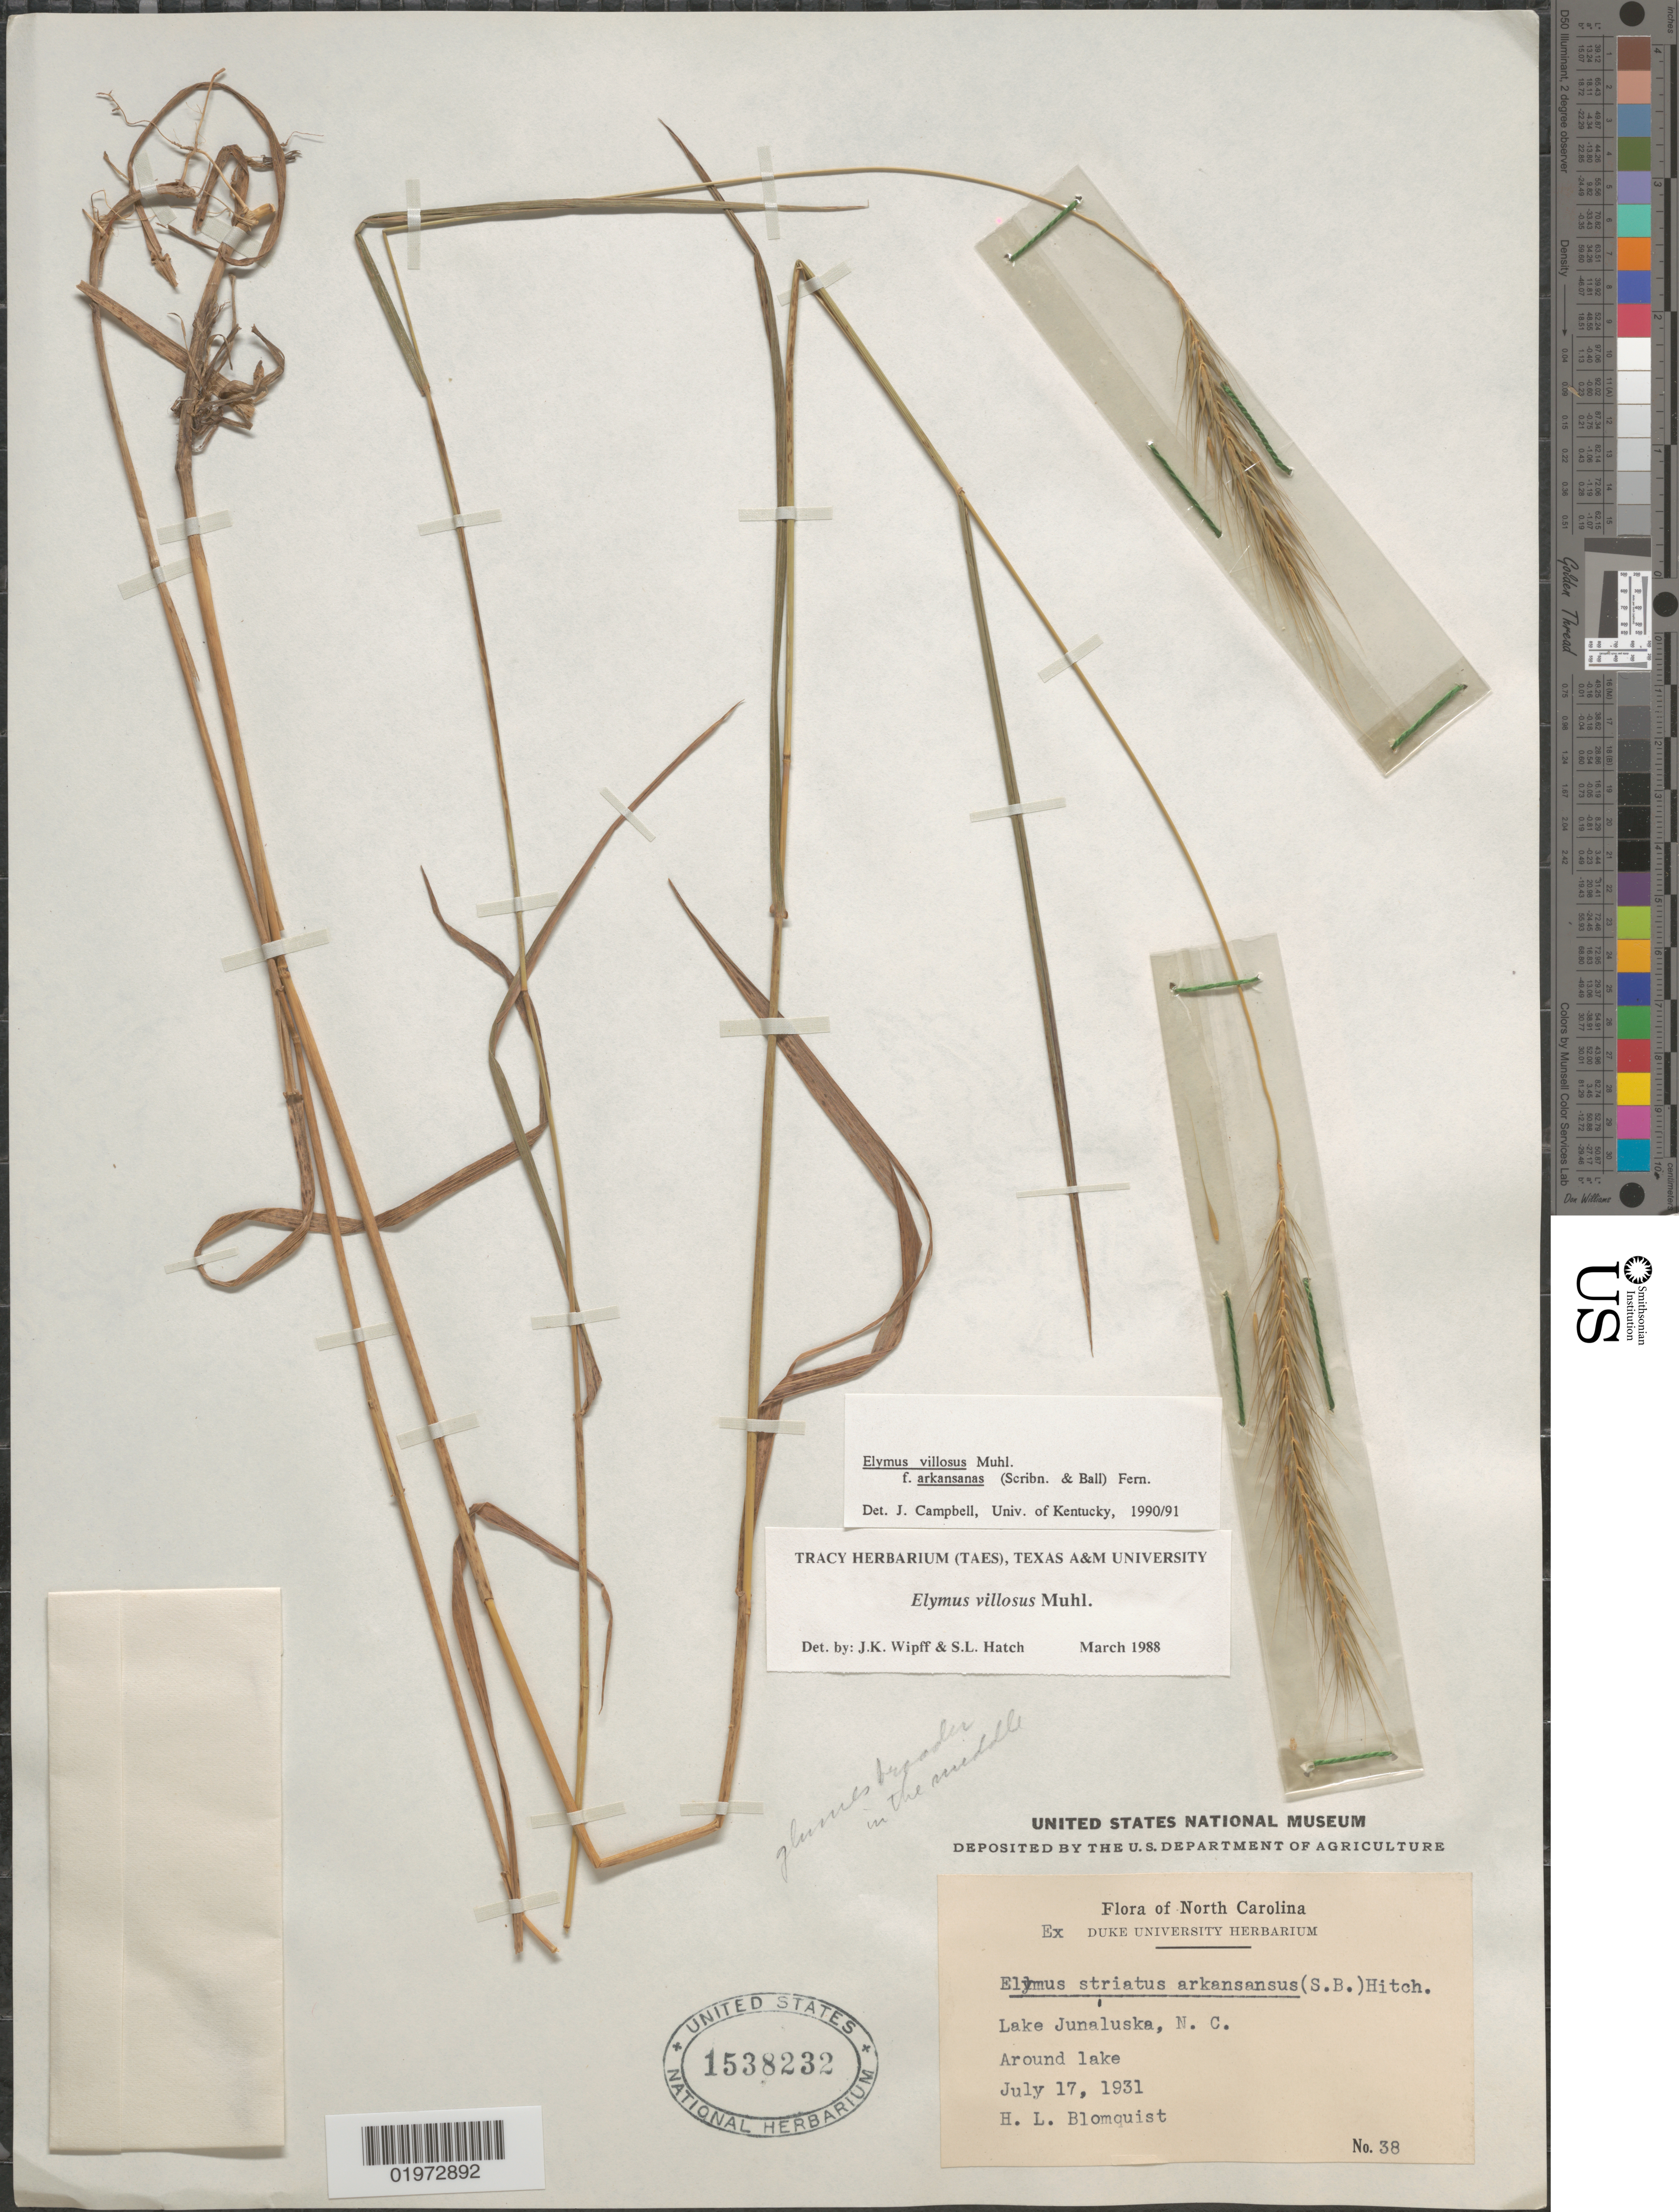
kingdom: Plantae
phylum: Tracheophyta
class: Liliopsida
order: Poales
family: Poaceae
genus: Elymus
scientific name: Elymus villosus var. arkansanus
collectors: H. Blomquist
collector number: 38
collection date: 1931-07-17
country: United States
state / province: North Carolina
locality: Lake Junaluska.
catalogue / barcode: US 1538232